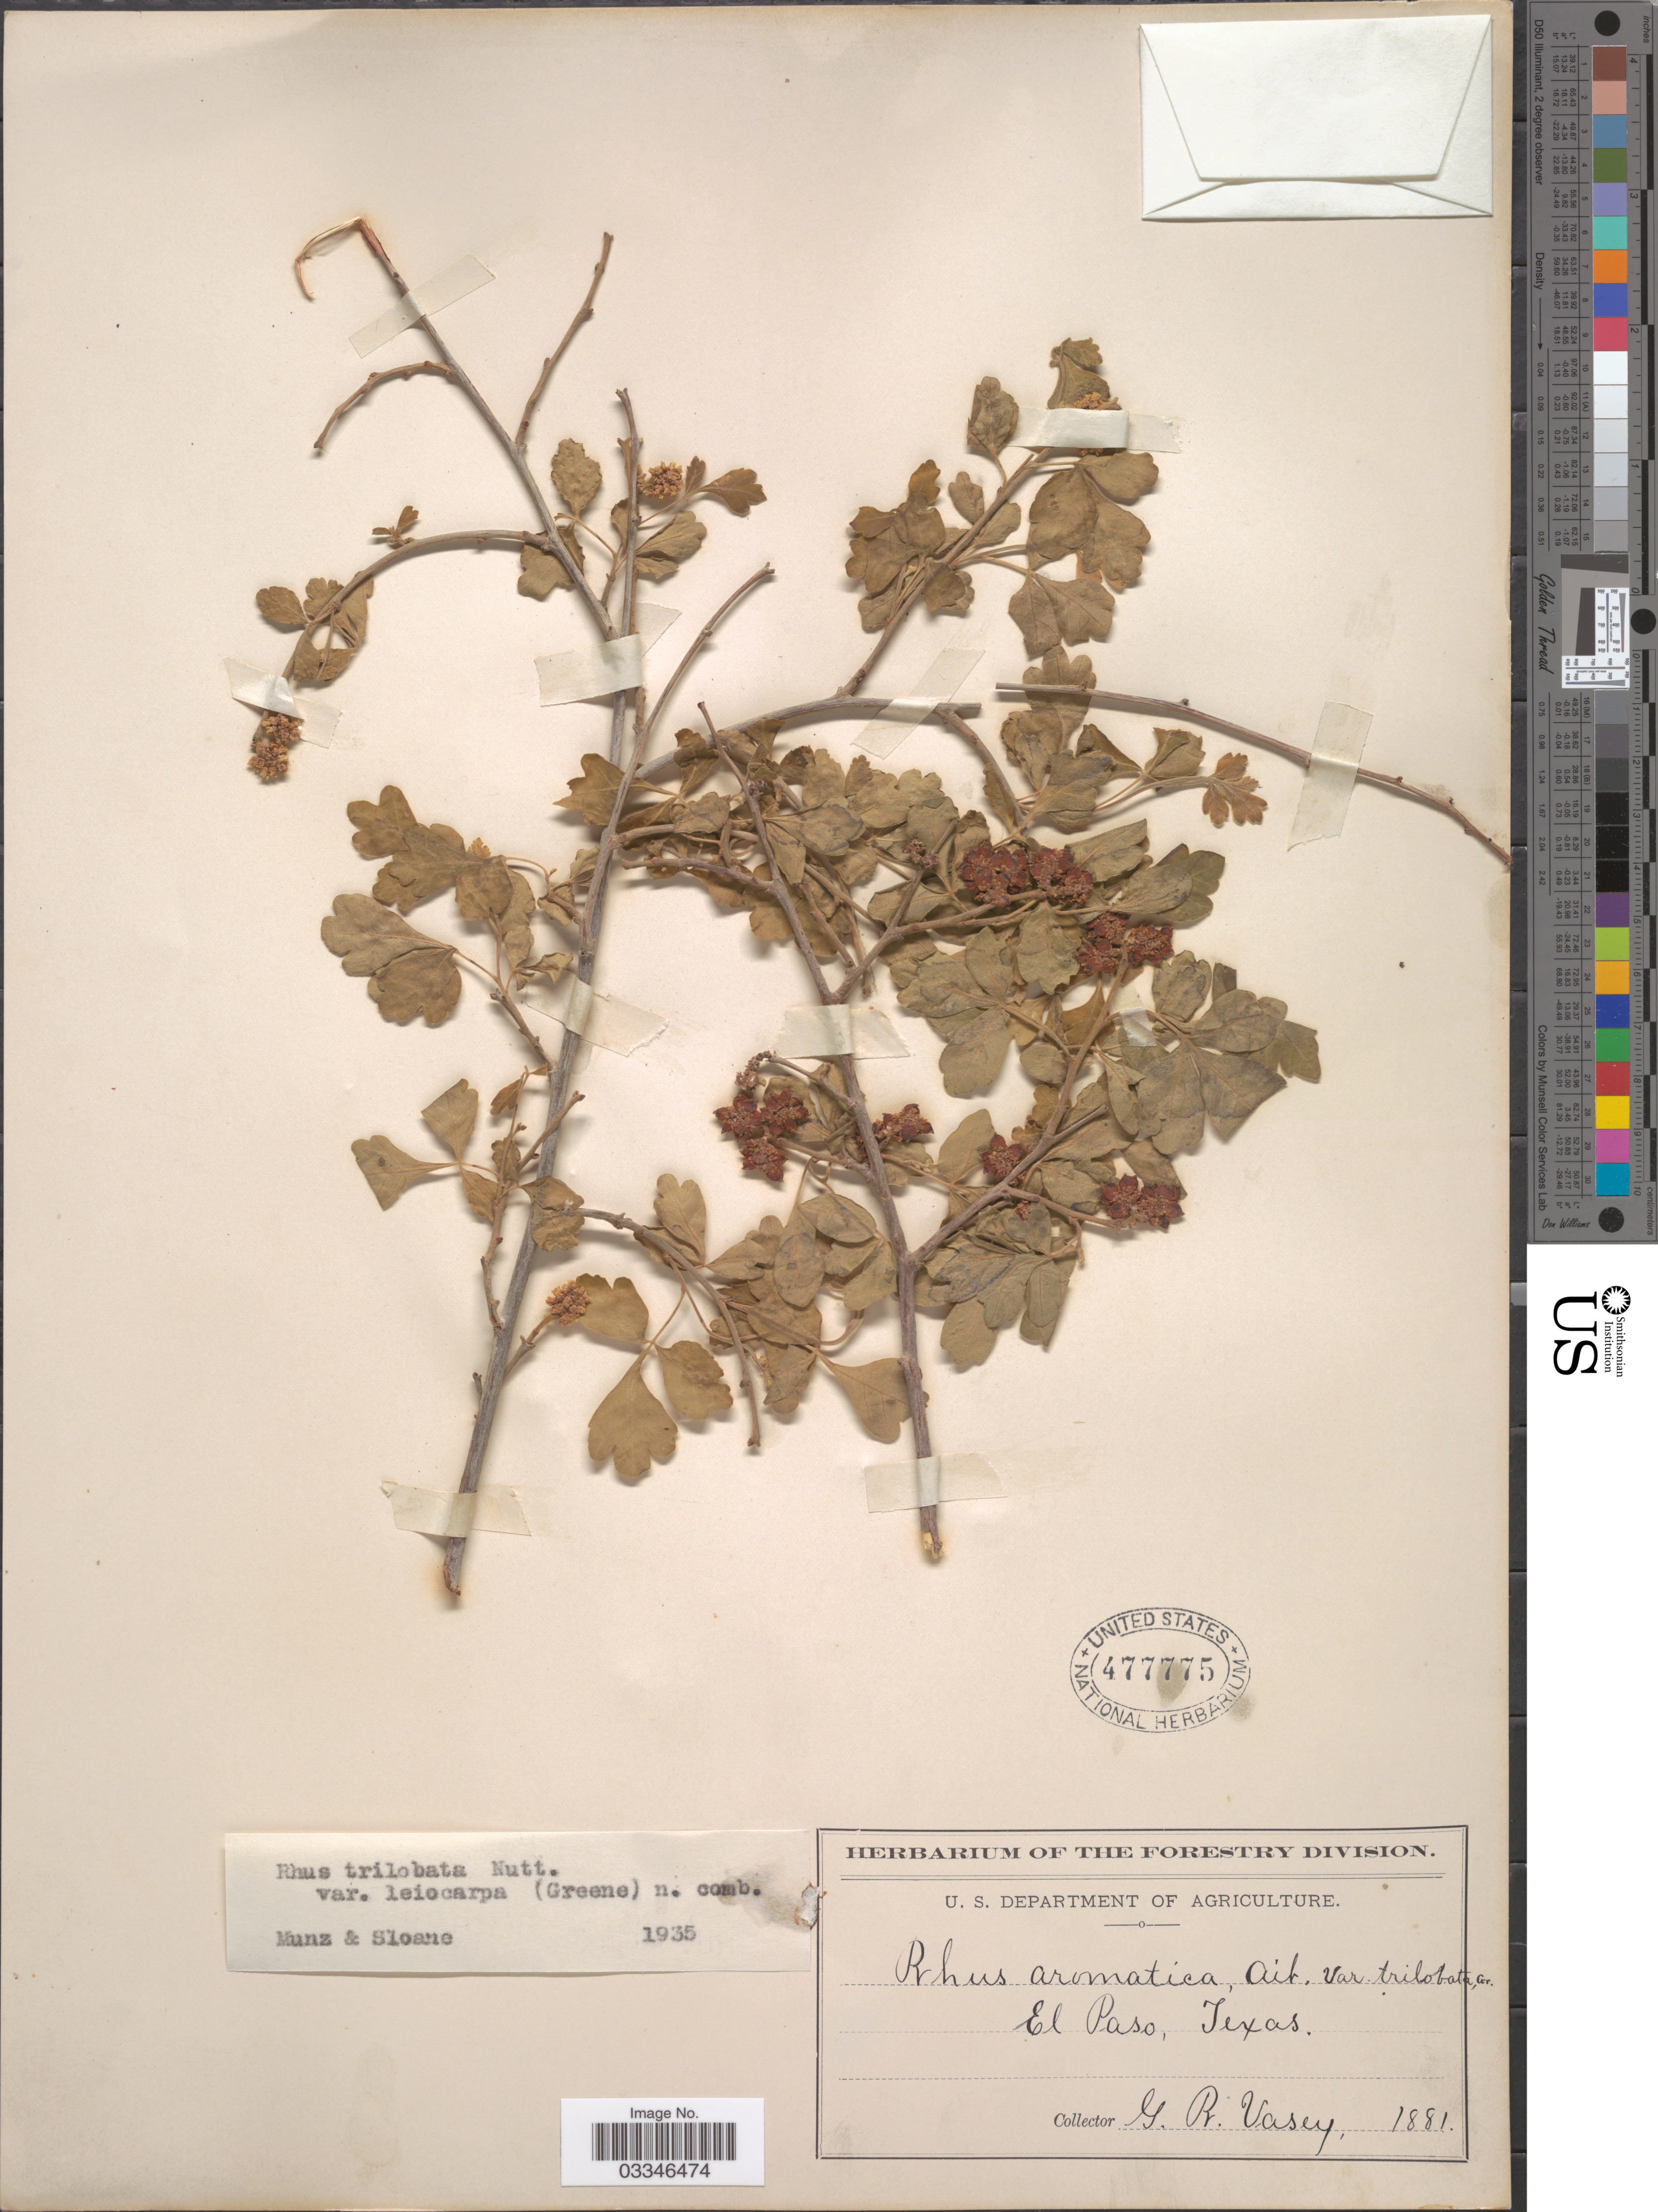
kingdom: Plantae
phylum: Tracheophyta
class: Magnoliopsida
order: Sapindales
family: Anacardiaceae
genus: Rhus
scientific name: Rhus trilobata var. leiocarpa (Greene) Munz & Sloane ined.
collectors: G. R. Vasey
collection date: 1881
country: United States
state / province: Texas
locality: El Paso.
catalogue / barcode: US 477775